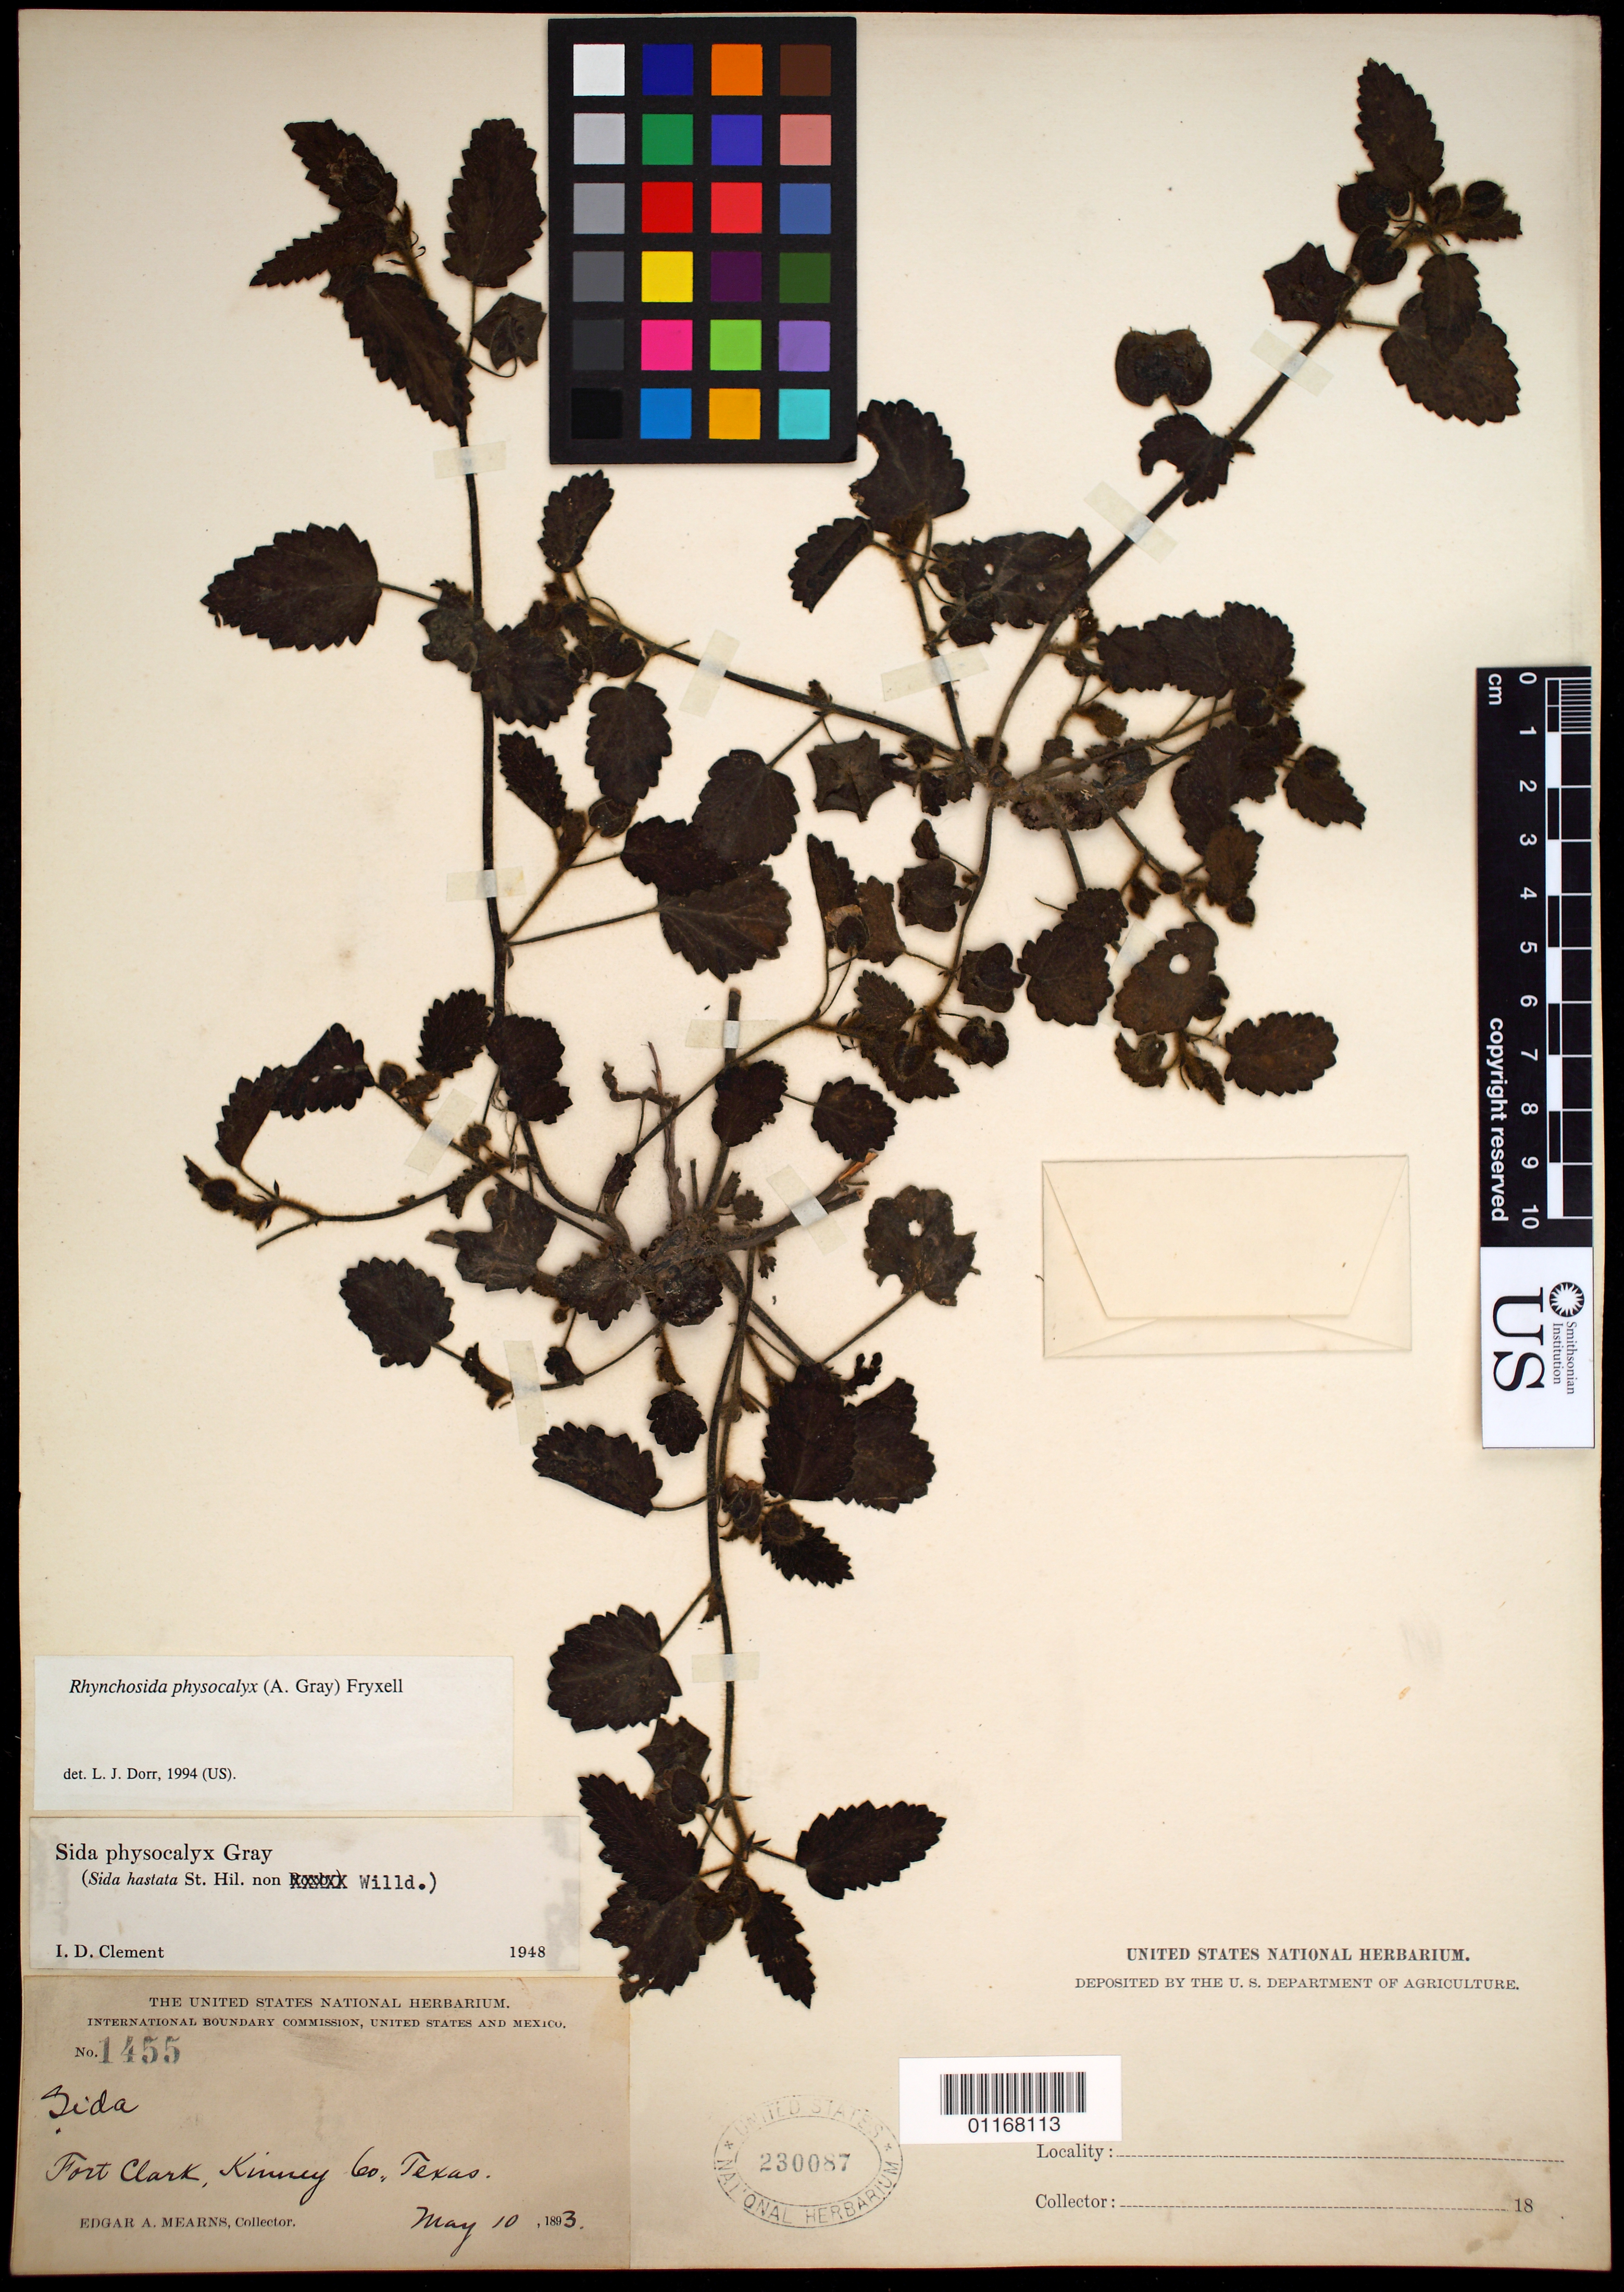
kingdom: Plantae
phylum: Tracheophyta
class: Magnoliopsida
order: Malvales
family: Malvaceae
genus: Rhynchosida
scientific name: Rhynchosida physocalyx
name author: (A. Gray) Fryxell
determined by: Dorr, L. J., (BOT), Smithsonian Institution - National Museum of Natural History (UNITED STATES)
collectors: E. A. Mearns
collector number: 1455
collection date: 1893-05-10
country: United States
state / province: Texas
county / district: Kinney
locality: Fort Clark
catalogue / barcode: US 230087